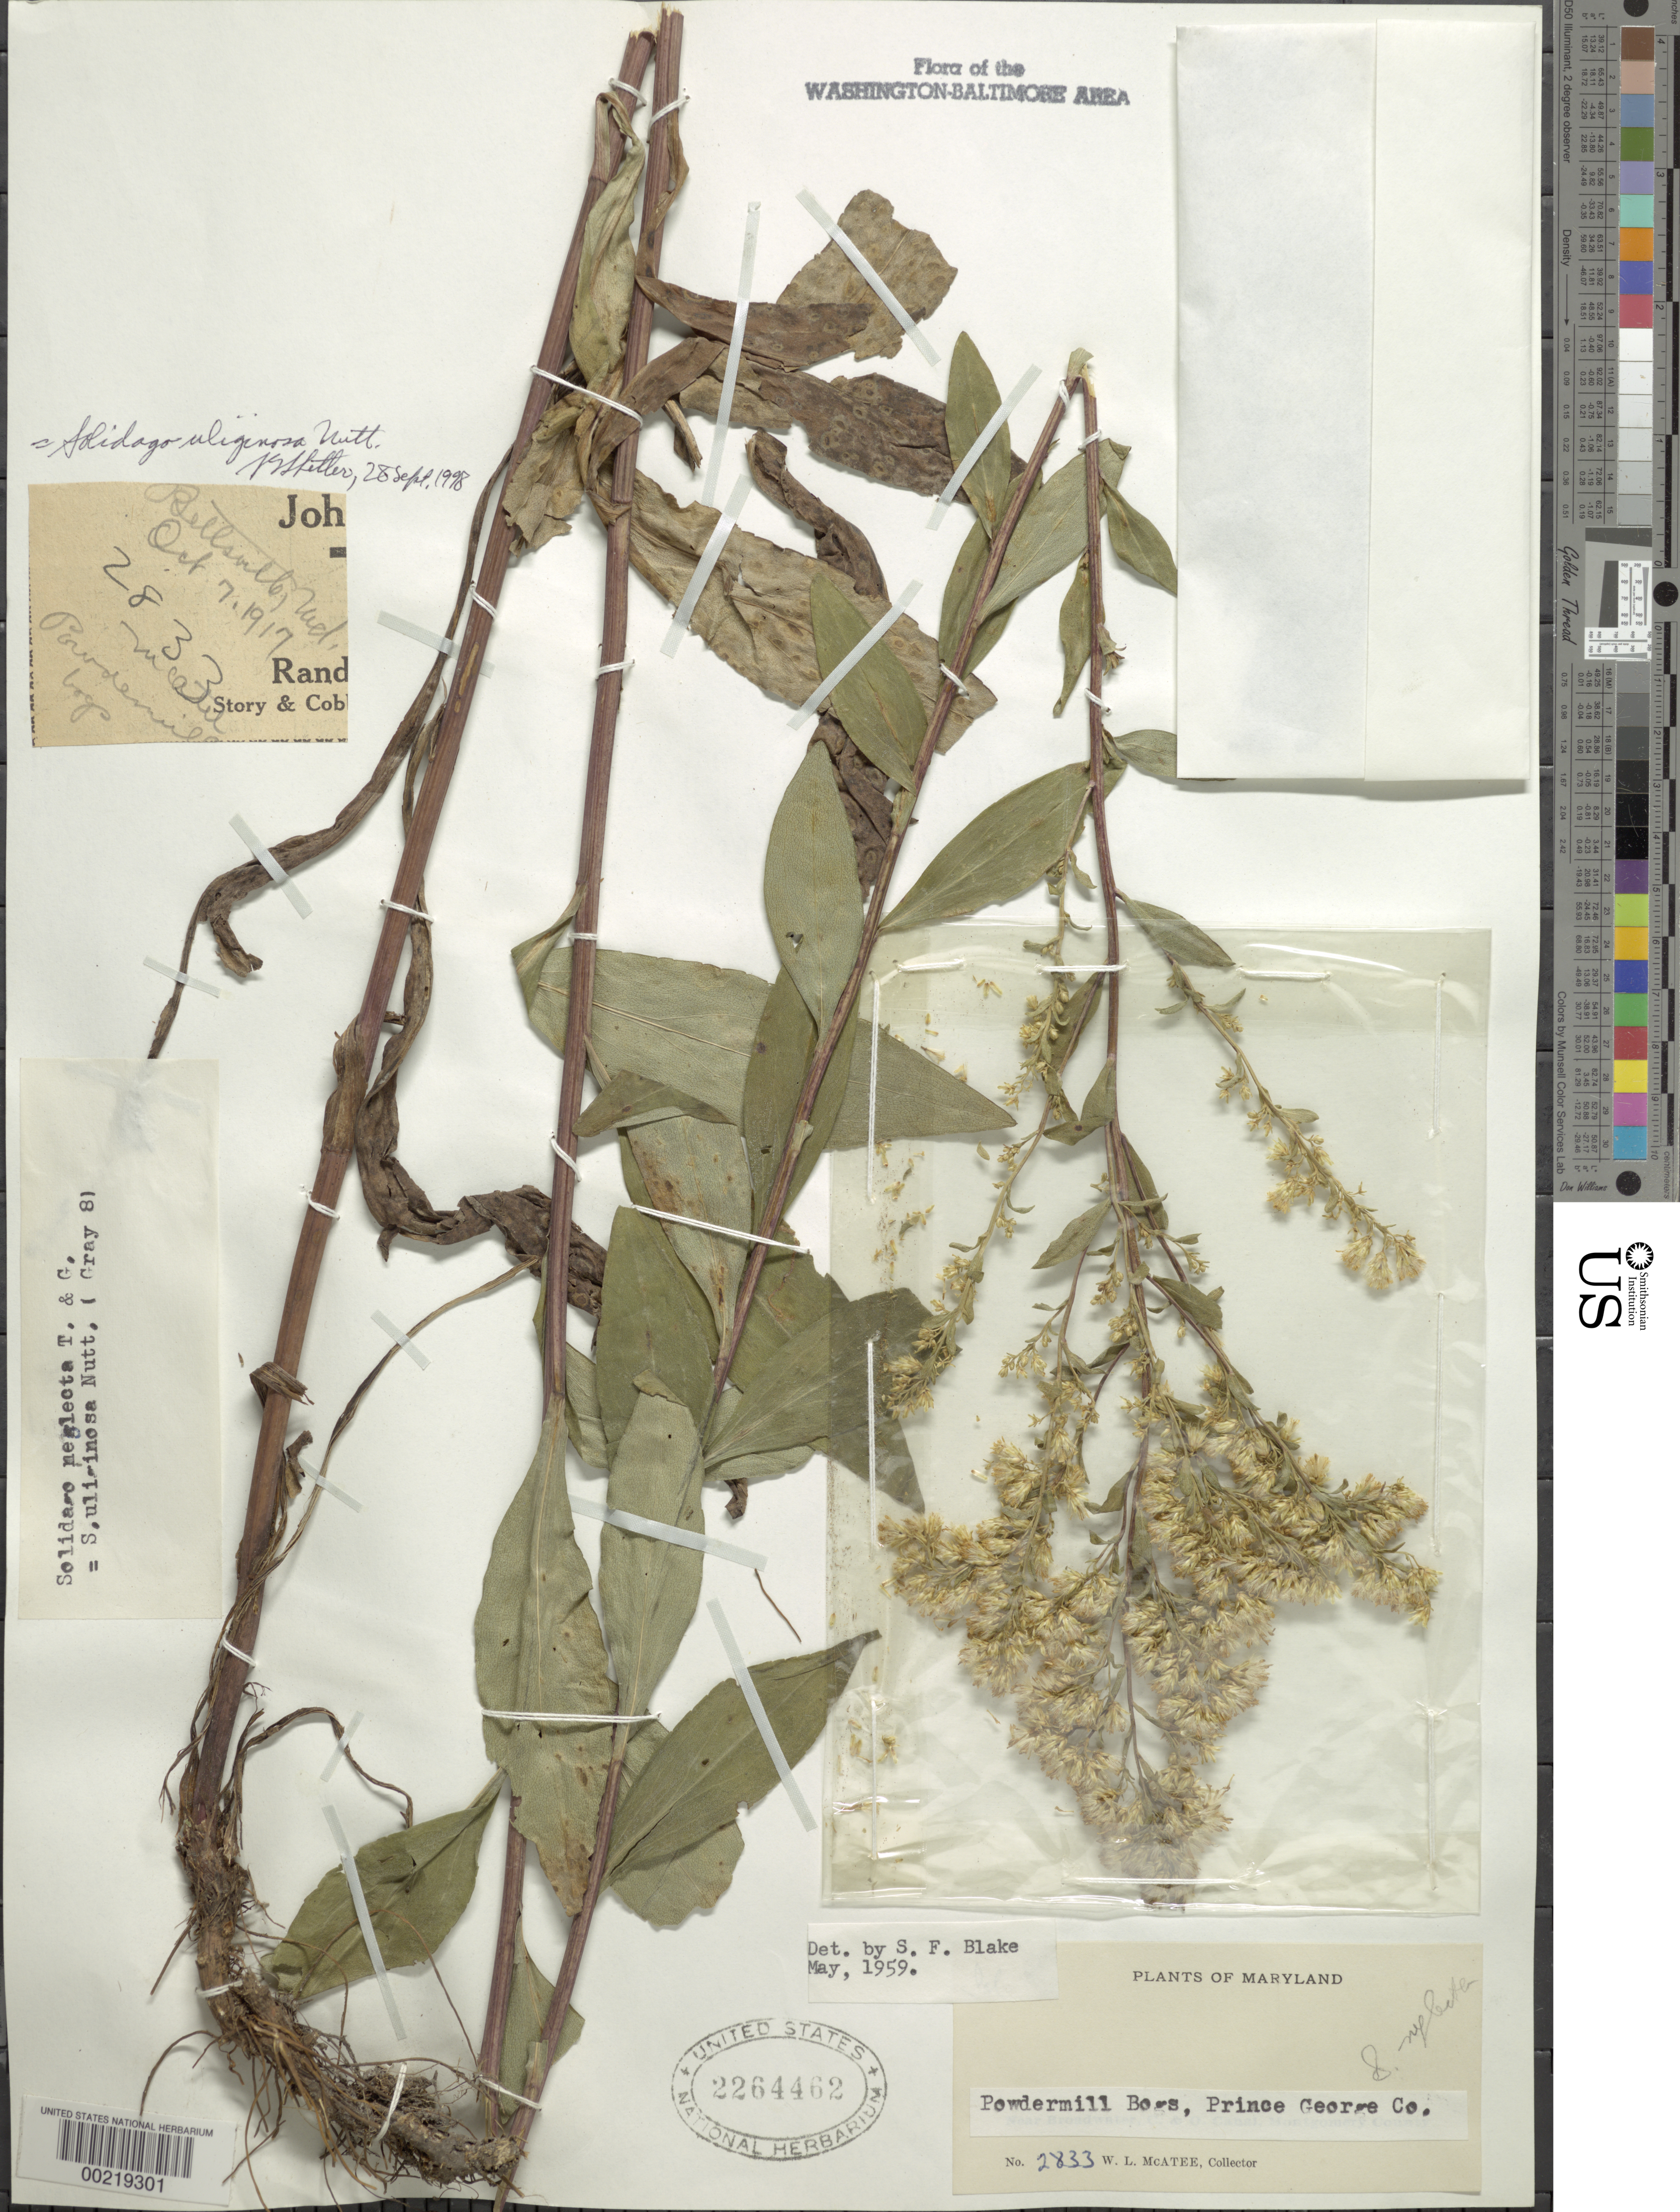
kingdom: Plantae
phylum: Tracheophyta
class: Magnoliopsida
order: Asterales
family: Asteraceae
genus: Solidago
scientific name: Solidago uliginosa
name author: Nutt.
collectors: W. McAtee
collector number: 2833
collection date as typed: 07 Oct 1917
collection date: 1917-10-07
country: United States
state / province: Maryland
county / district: Prince George's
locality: Powdermill Bogs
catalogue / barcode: US 2264462